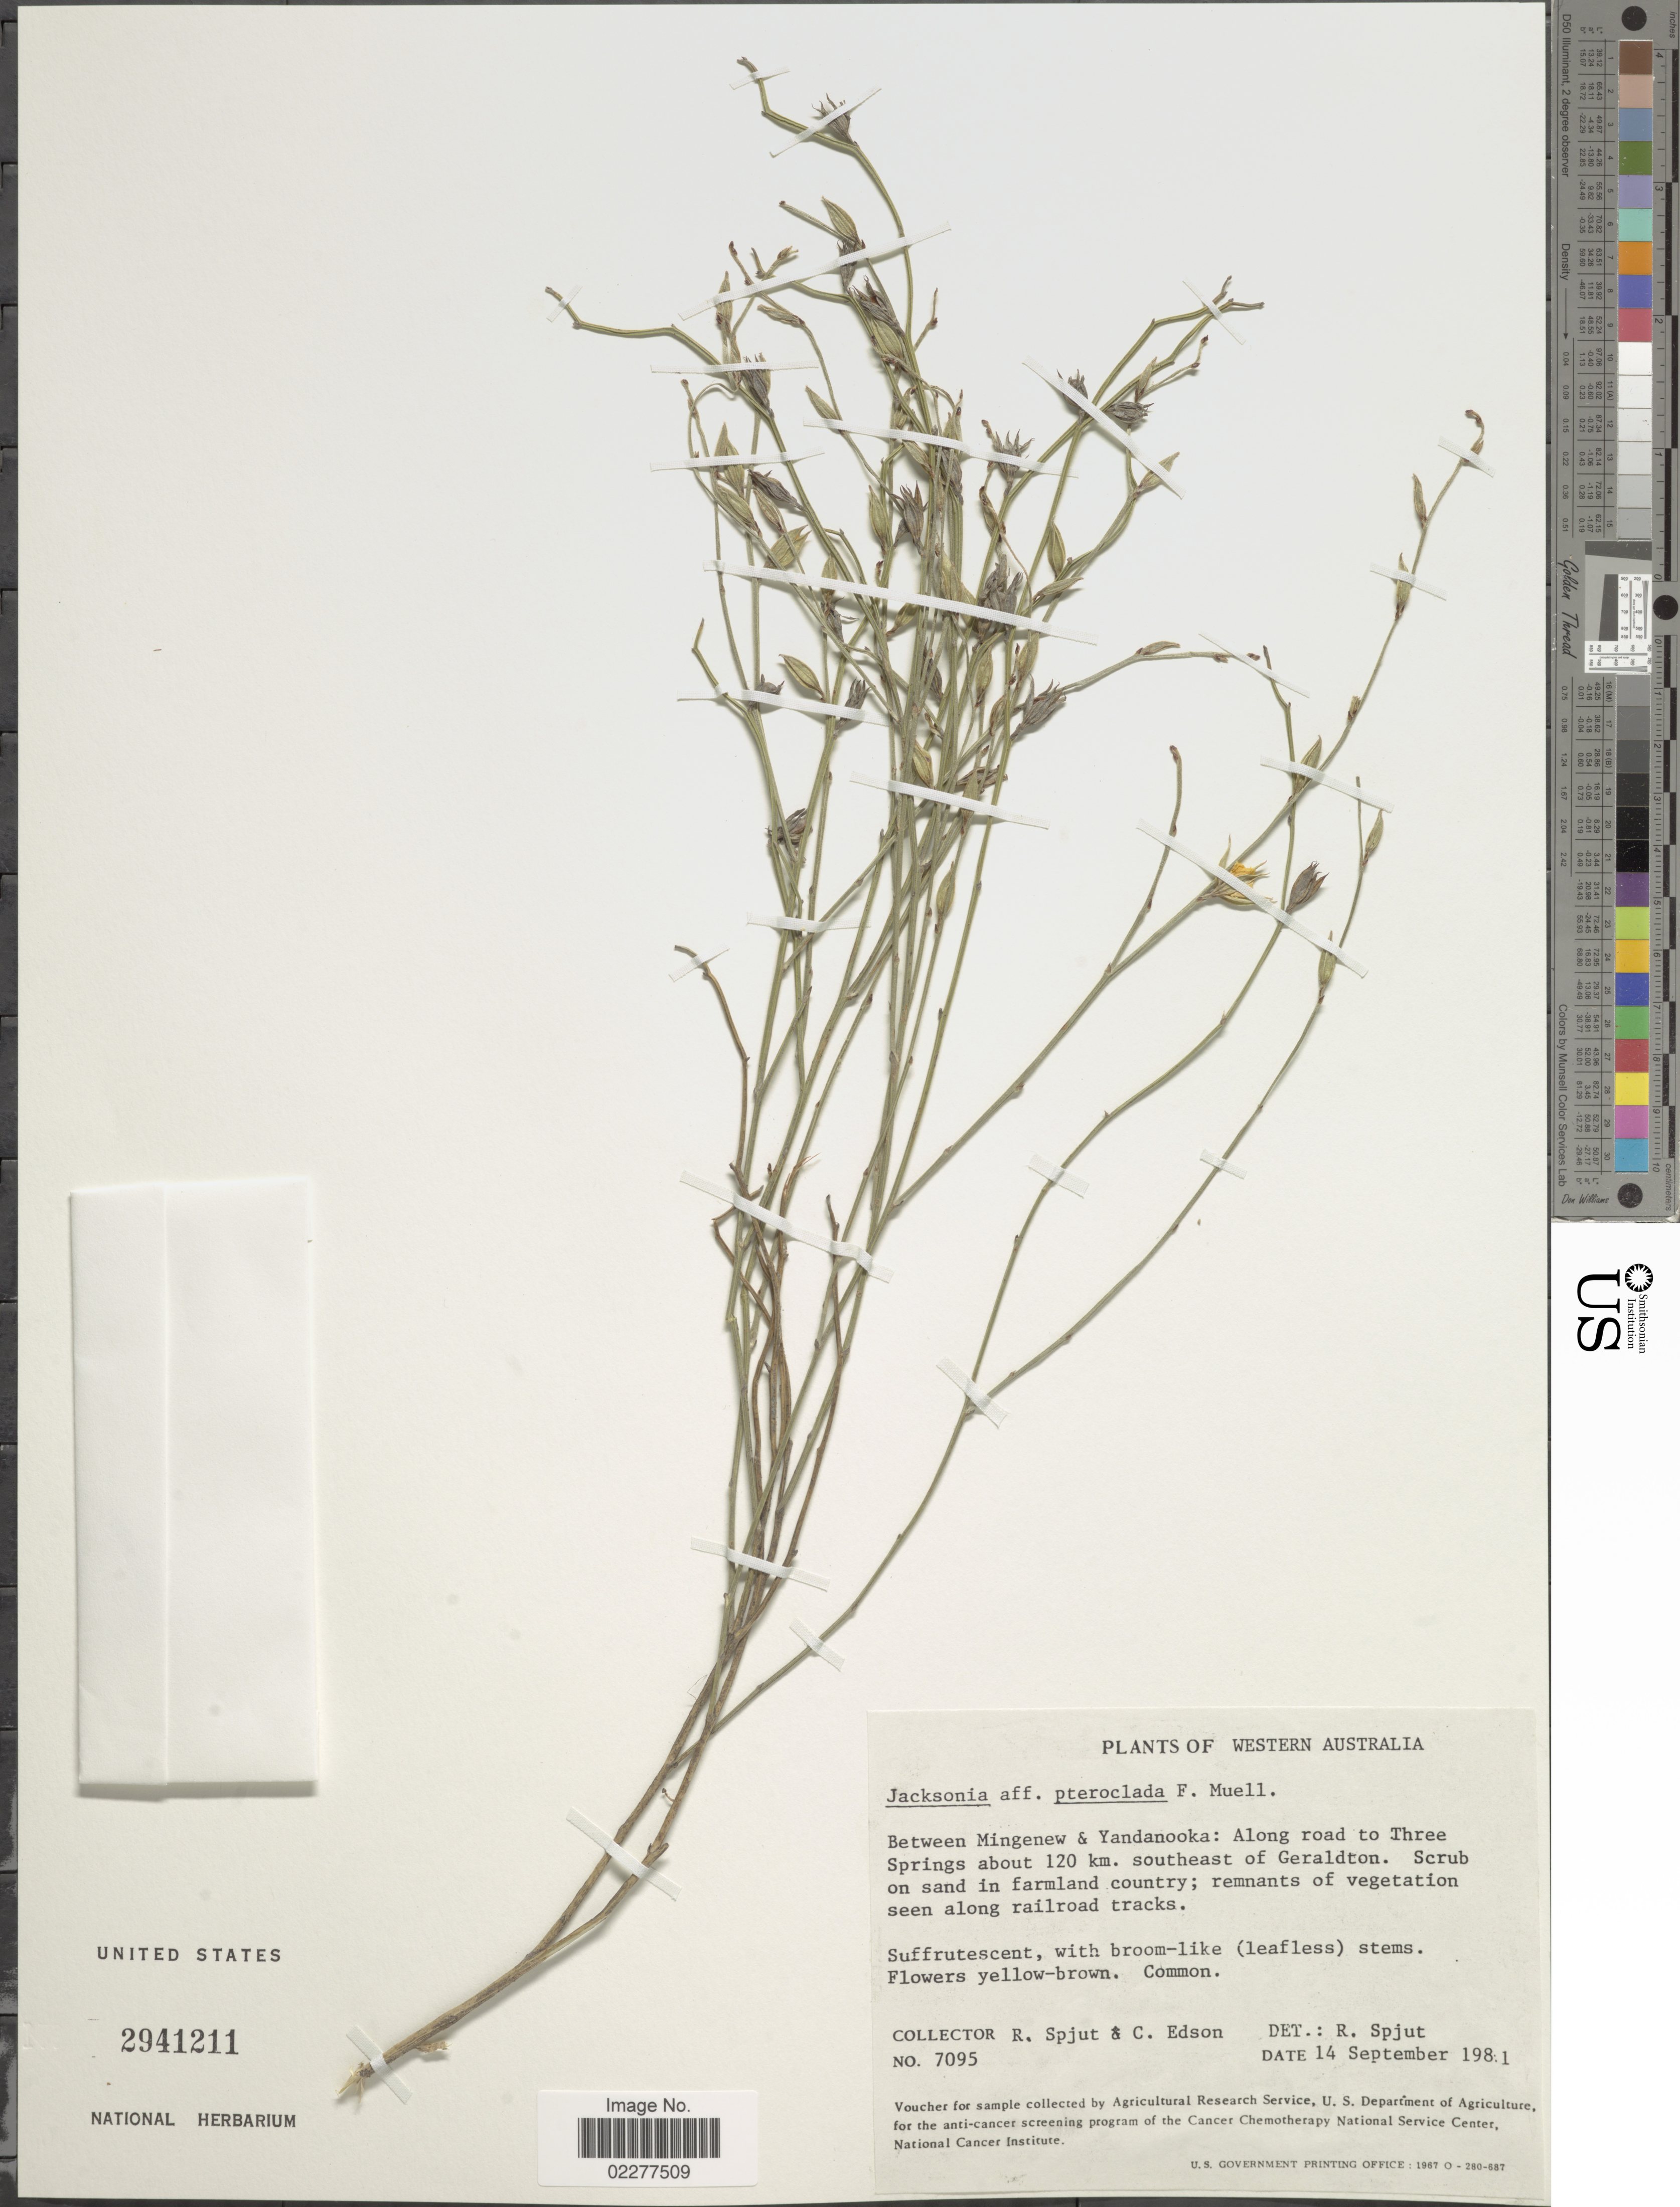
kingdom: Plantae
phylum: Tracheophyta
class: Magnoliopsida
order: Fabales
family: Fabaceae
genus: Jacksonia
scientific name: Jacksonia pteroclada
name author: F. Muell.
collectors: R. Spjut & C. Edson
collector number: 7095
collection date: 1981-09-14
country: Australia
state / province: Western Australia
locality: Between Mingenew & Yandanooka: Along road to Three Springs about 120 km. southeast of Geraldton. Scrub on sand in farmland country; remnant of vegetation seen along railroad tracks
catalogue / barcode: US 2941211